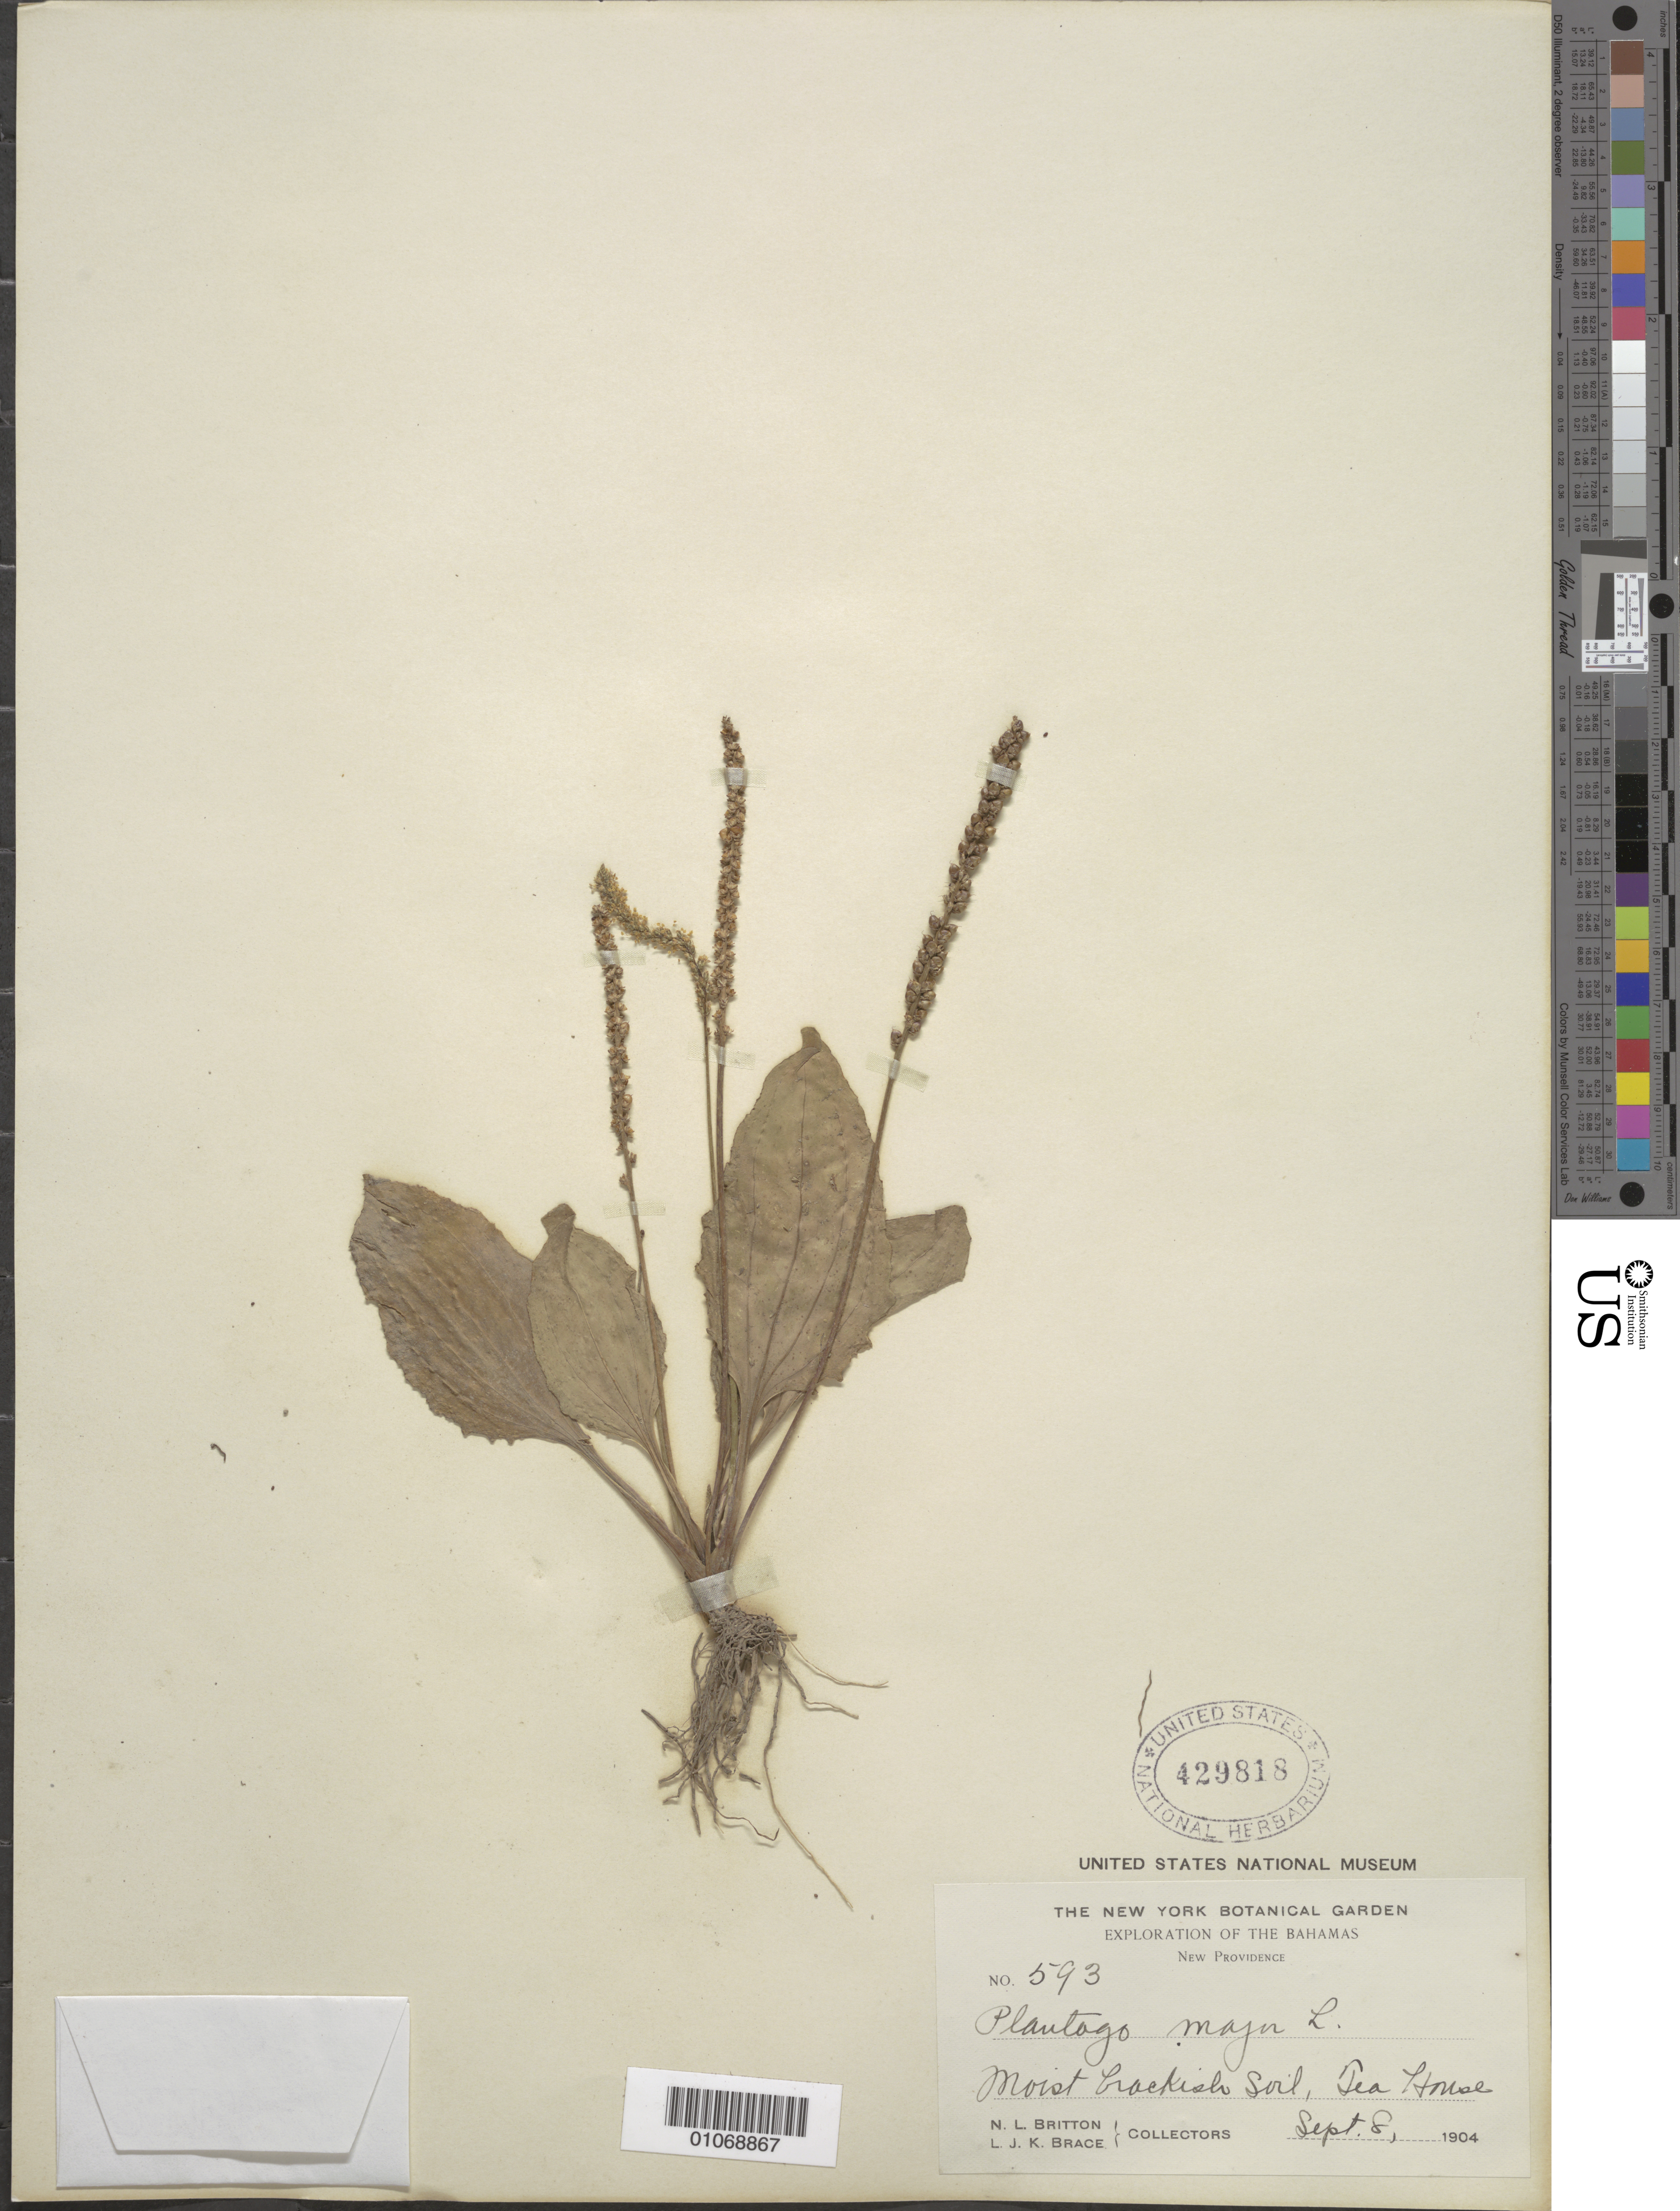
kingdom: Plantae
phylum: Tracheophyta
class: Magnoliopsida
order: Lamiales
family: Plantaginaceae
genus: Plantago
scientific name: Plantago major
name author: L.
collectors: N. Britton & L. J. K. Brace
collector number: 593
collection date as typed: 08 Sep 1904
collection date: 1904-09-08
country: Bahamas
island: New Providence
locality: Moist brackish soil, Tea House.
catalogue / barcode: US 429818